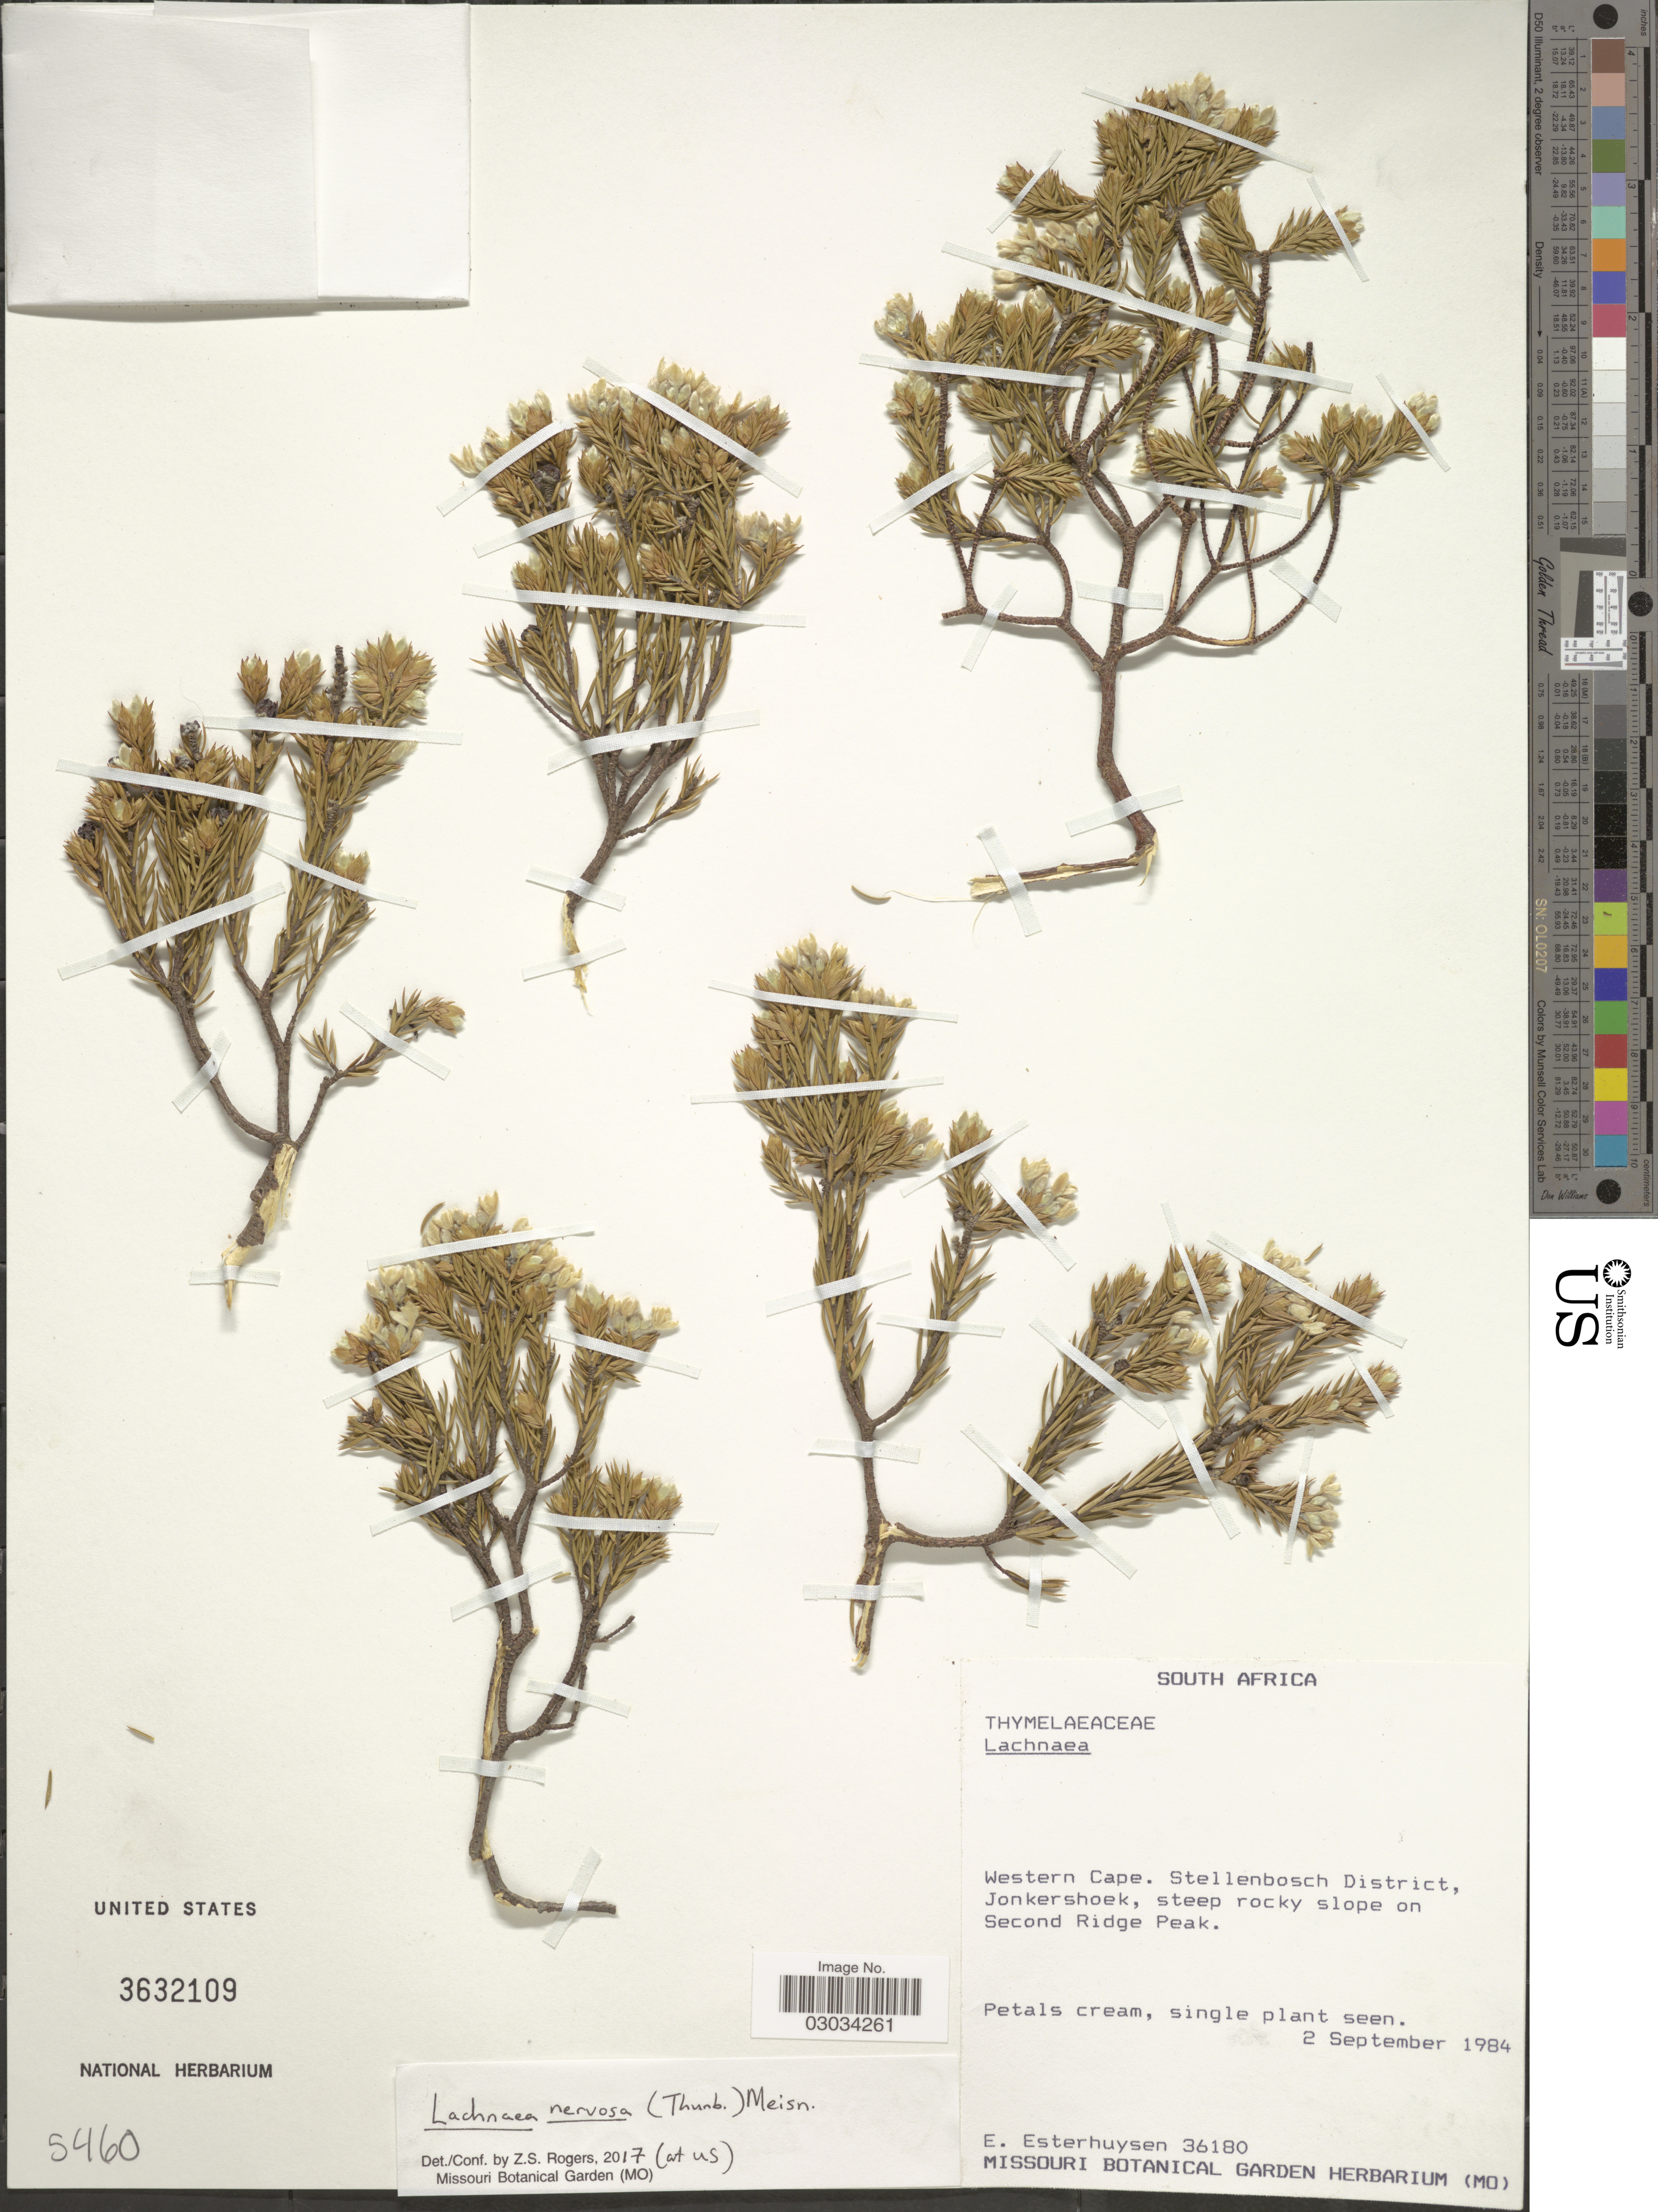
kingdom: Plantae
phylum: Tracheophyta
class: Magnoliopsida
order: Malvales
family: Thymelaeaceae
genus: Lachnaea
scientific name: Lachnaea nervosa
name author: (Thunb.) Meisn.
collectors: E. E. Esterhuysen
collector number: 36180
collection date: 1984-09-02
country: South Africa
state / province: Western Cape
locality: Stellenbosch District, Jonkershoek, steep rocky slope on Second Ridge Peak.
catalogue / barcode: US 3632109